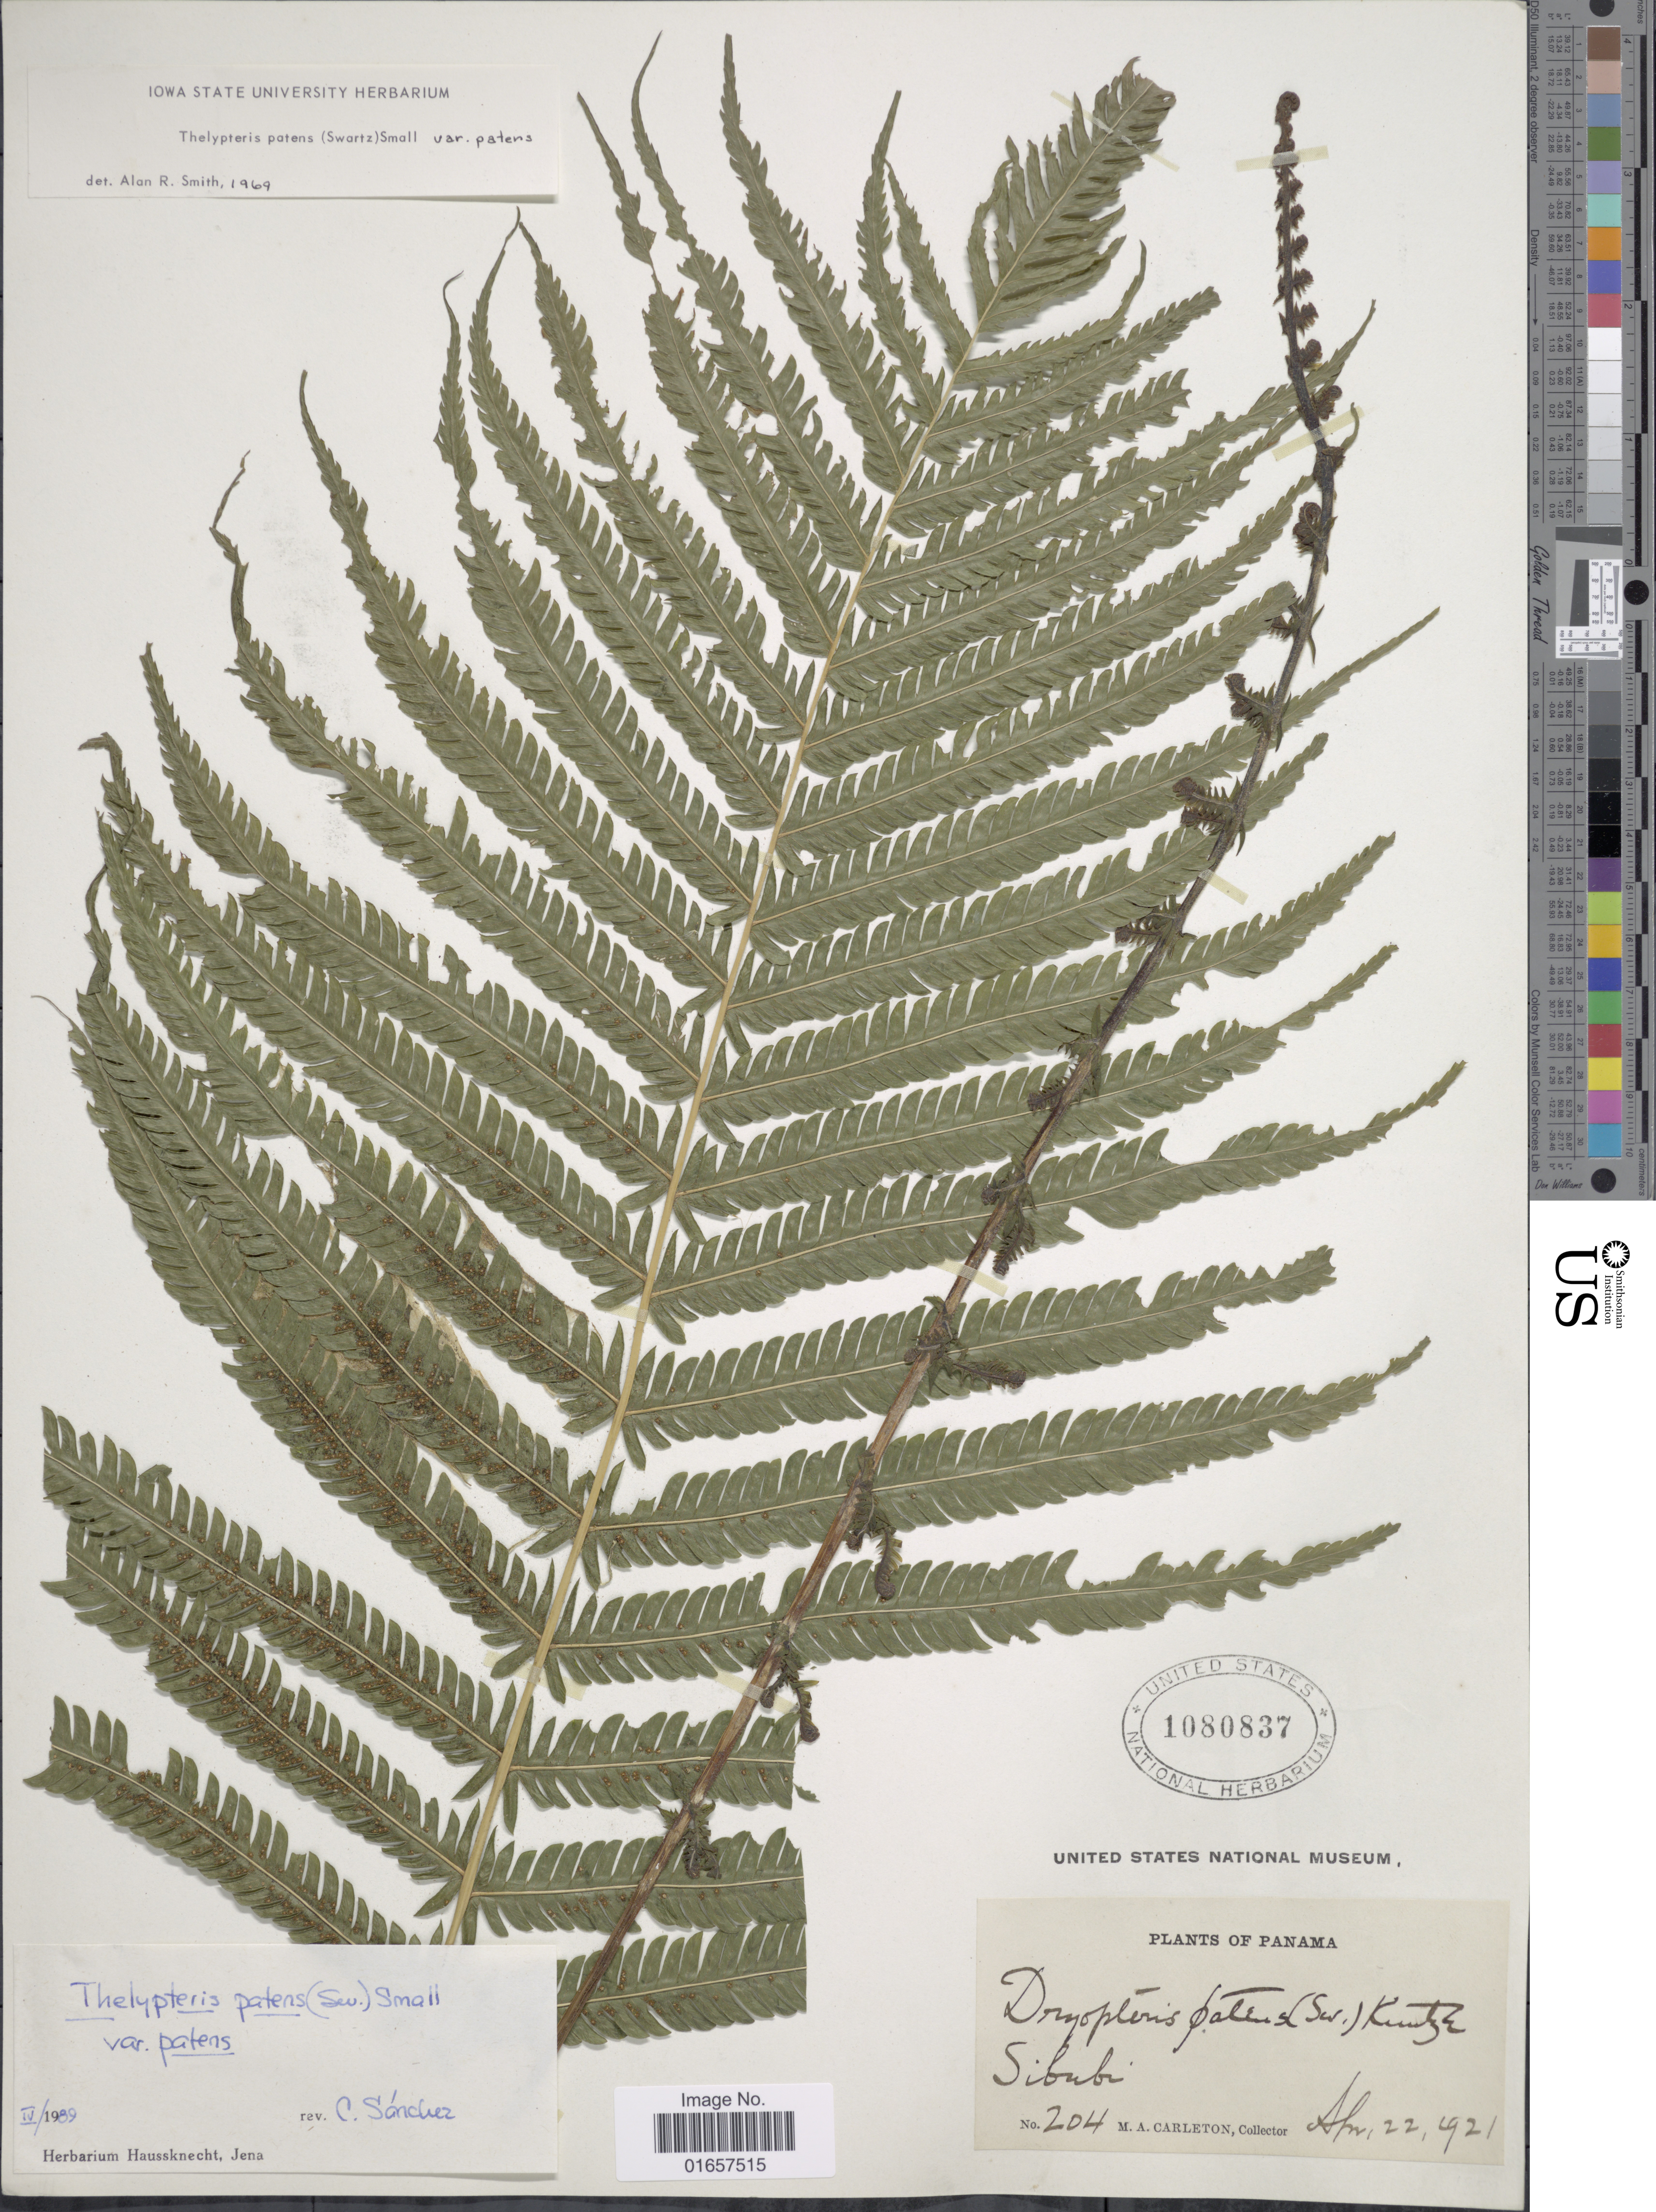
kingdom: Plantae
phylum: Tracheophyta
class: Polypodiopsida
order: Polypodiales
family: Thelypteridaceae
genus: Christella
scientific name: Christella patens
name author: (Sw.) Holttum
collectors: M. A. Carleton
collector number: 204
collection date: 1921-04-22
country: Panama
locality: Panama, Sibubi.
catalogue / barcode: US 1080837